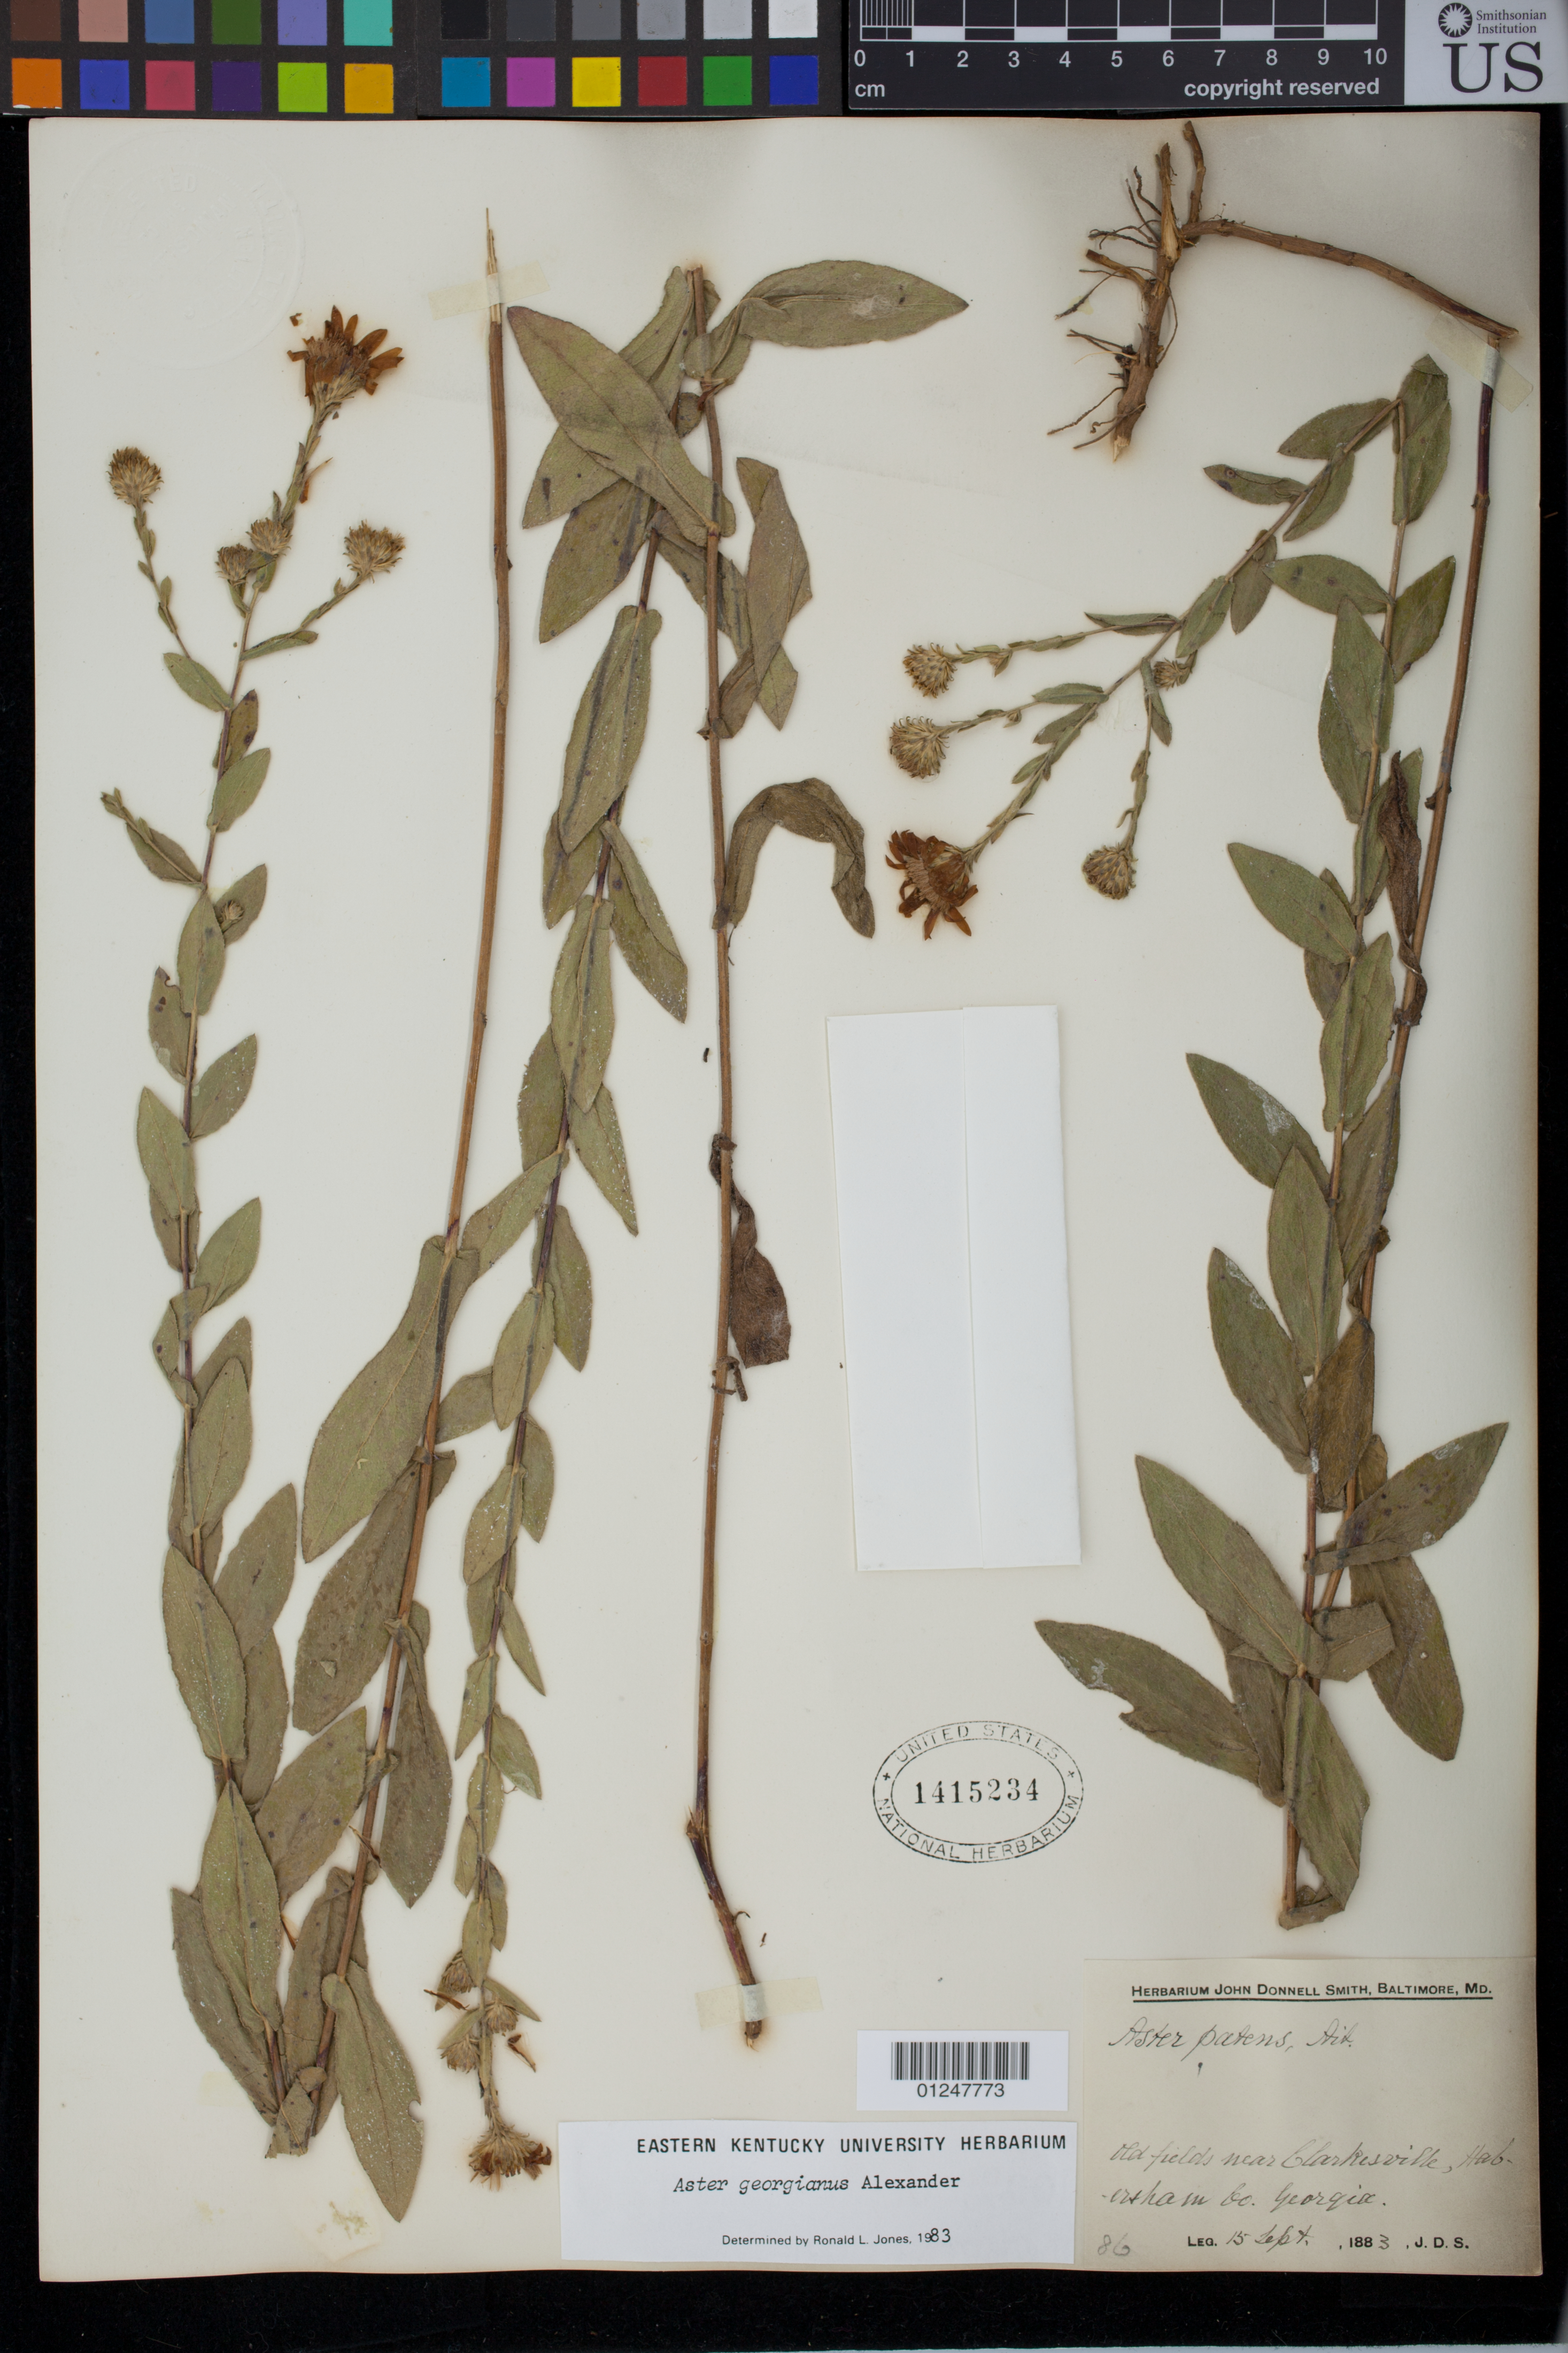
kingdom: Plantae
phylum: Tracheophyta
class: Magnoliopsida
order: Asterales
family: Asteraceae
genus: Aster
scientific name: Aster georgianus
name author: Alexander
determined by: Jones, R. L.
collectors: J. D. S.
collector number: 86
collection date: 1883-09-15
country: United States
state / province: Georgia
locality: Old fields near Clarkesville, Habersham Co.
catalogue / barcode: US 1415234